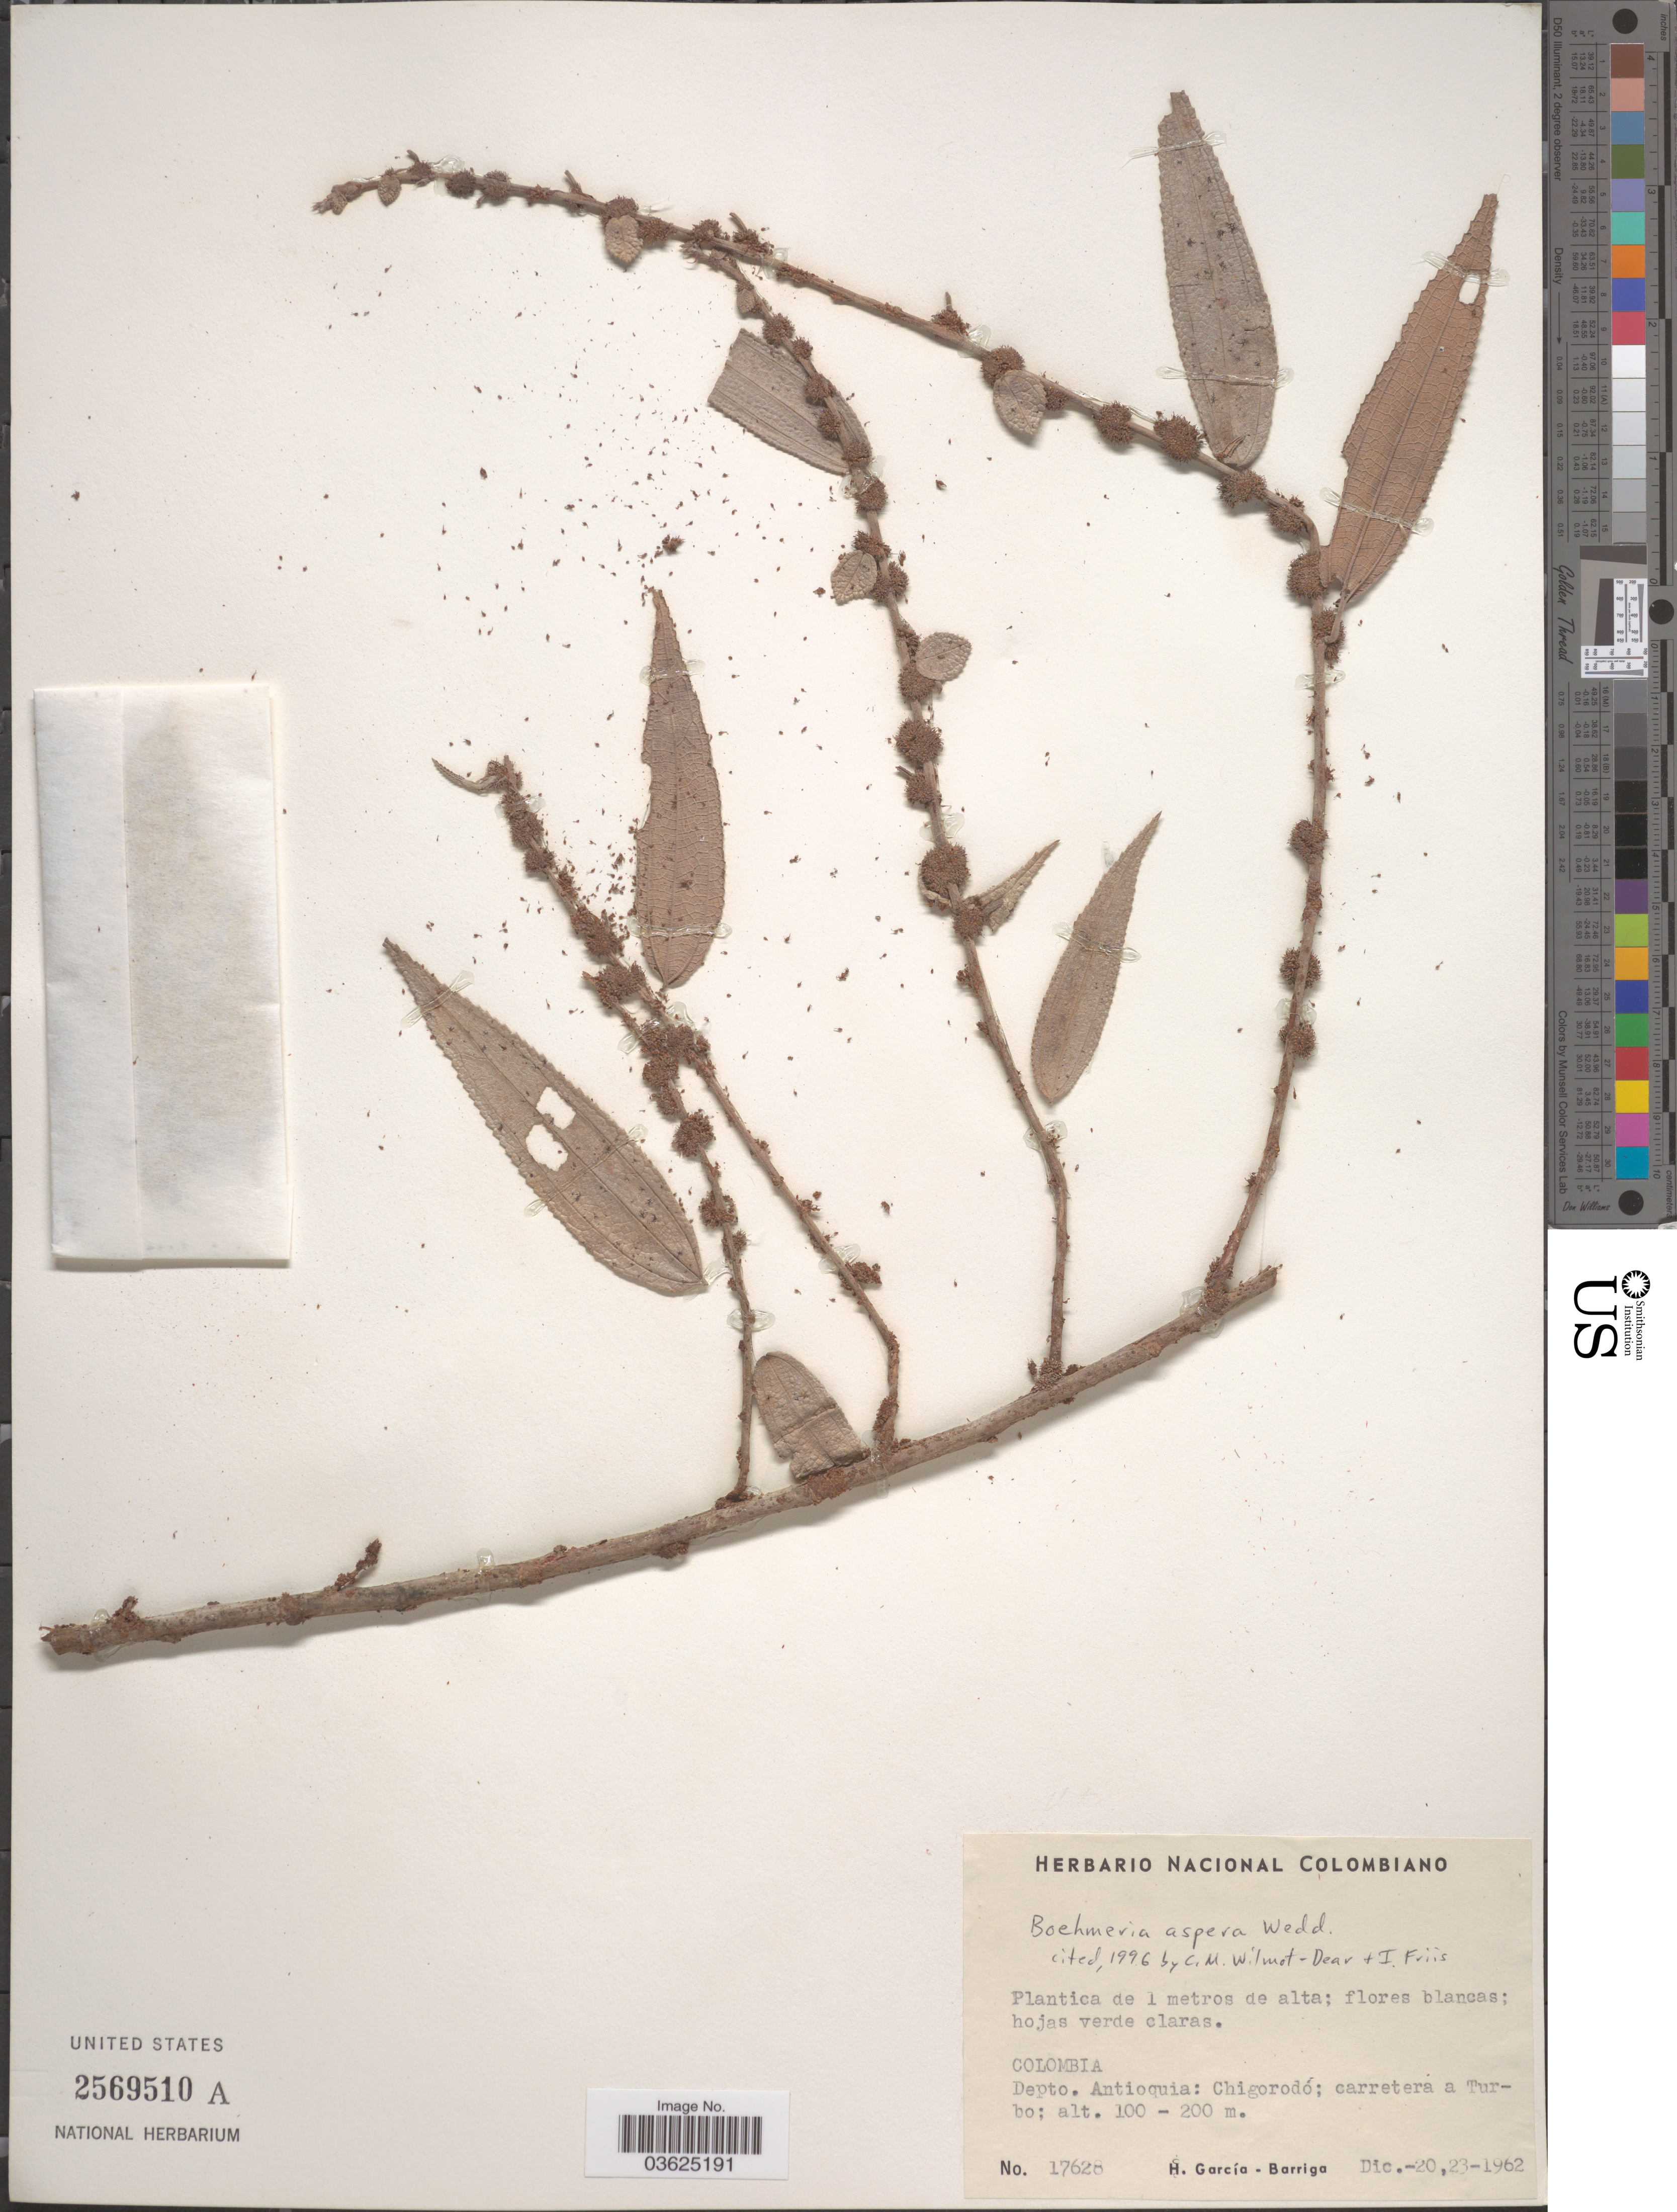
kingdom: Plantae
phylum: Tracheophyta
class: Magnoliopsida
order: Rosales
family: Urticaceae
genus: Boehmeria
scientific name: Boehmeria aspera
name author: Wedd.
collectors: H. García Barriga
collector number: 17628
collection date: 1962-12-20/1962-12-23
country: Colombia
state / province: Antioquia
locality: Depto. Antioquia: Chigorodó; carretera a Turbo.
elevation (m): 100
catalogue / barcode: US 2569510A